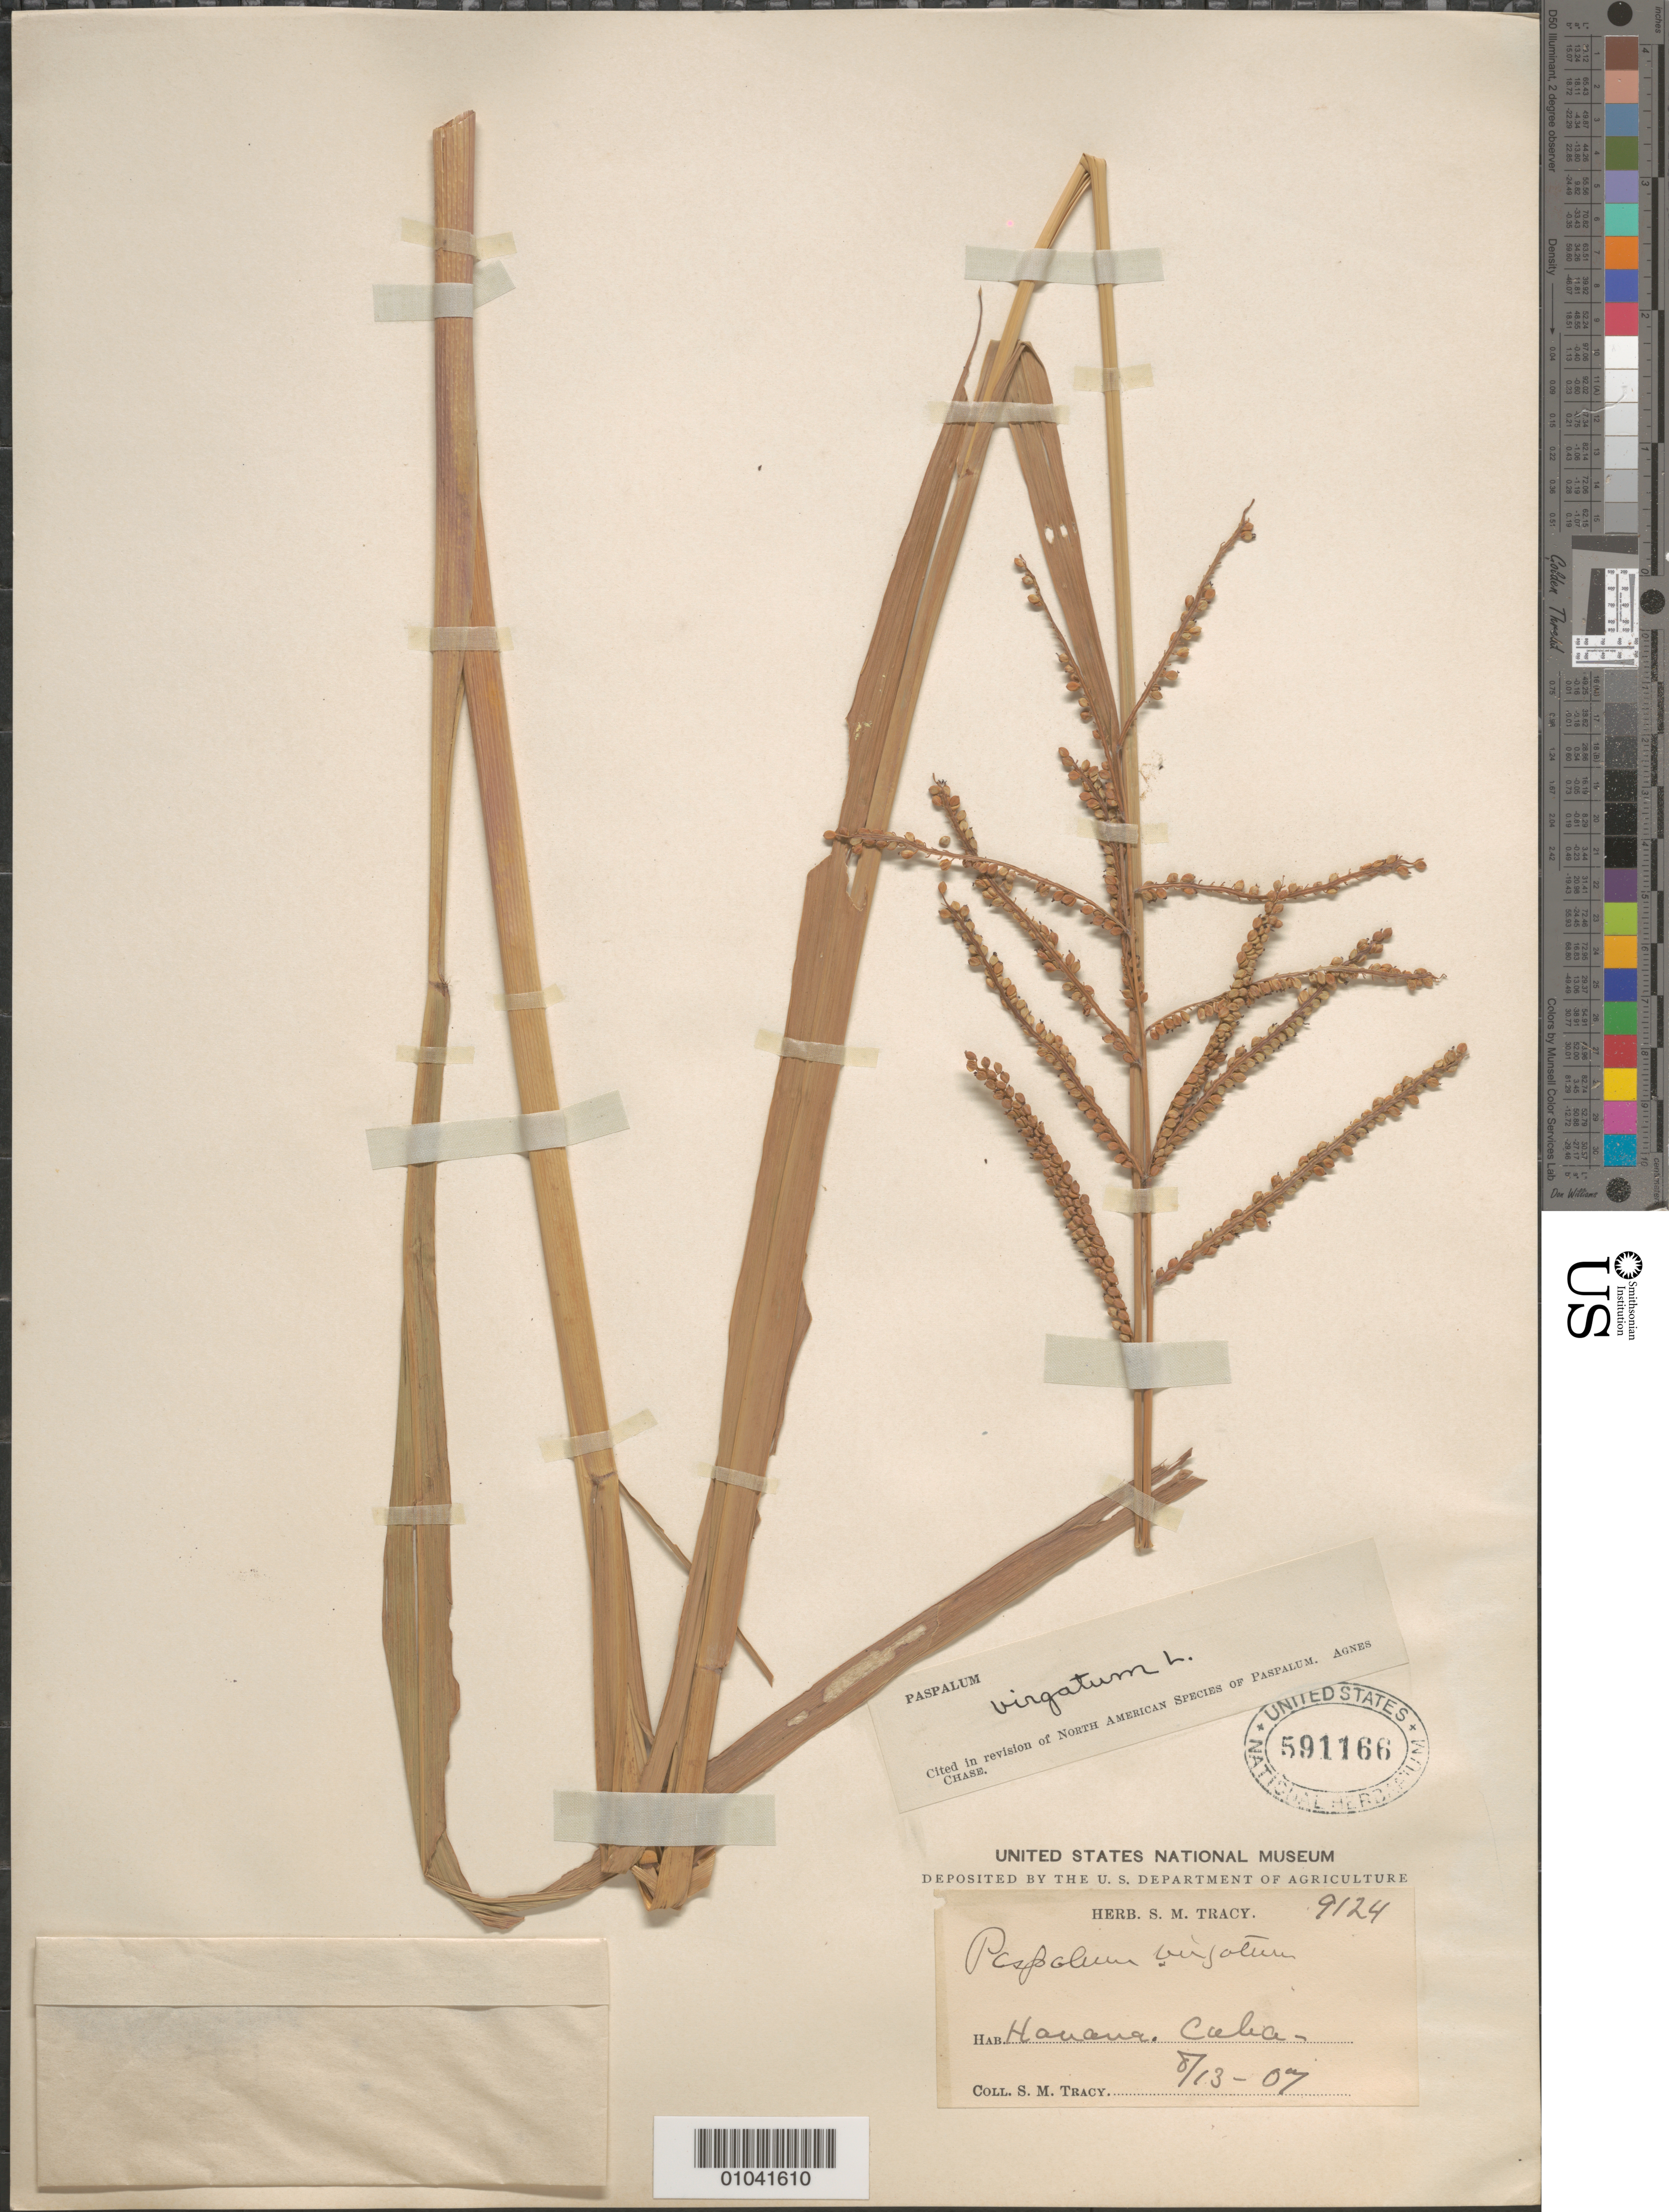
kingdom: Plantae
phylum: Tracheophyta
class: Liliopsida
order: Poales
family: Poaceae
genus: Paspalum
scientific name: Paspalum virgatum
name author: L.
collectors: S. M. Tracy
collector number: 9124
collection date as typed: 13 Aug 1907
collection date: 1907-08-13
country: Cuba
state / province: La Habana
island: Cuba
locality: La Habana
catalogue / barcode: US 591166